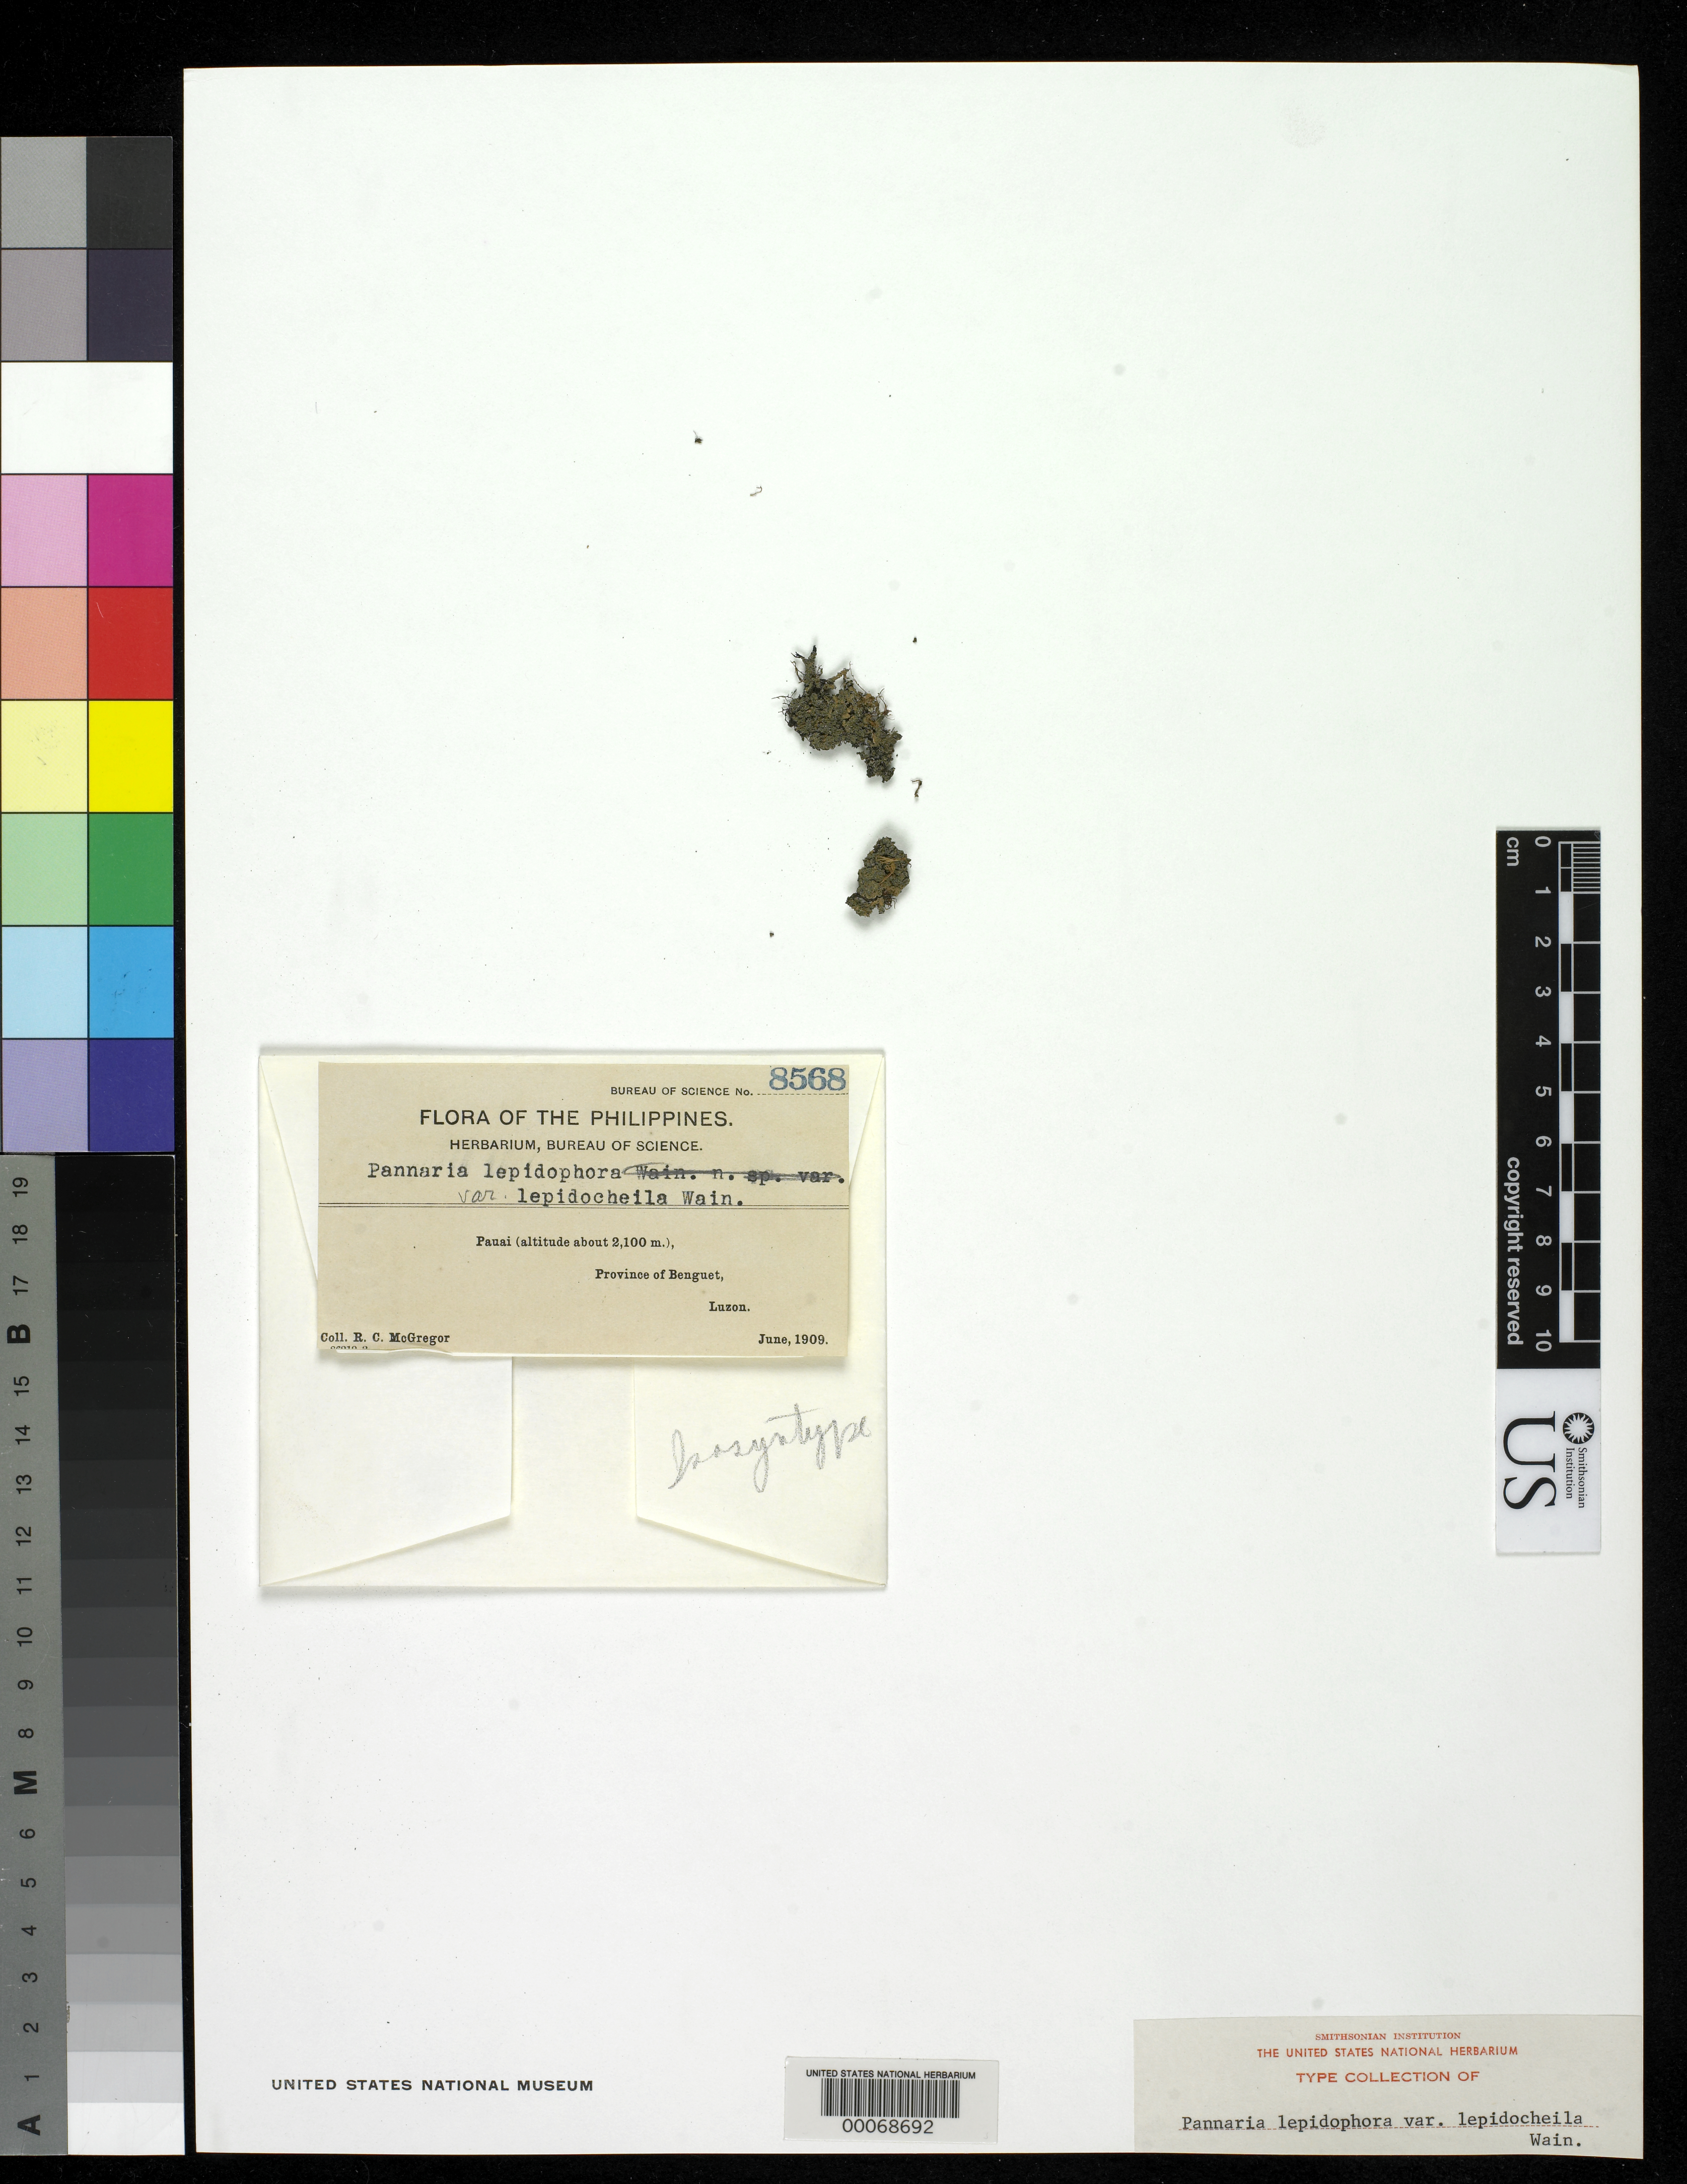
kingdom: Fungi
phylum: Ascomycota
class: Lecanoromycetes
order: Peltigerales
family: Pannariaceae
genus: Pannaria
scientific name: Pannaria lepidophora var. lepidocheila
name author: Vain.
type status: Isosyntype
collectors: R. C. McGregor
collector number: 8568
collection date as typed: Jun 1909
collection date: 1909-06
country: Philippines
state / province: Cordillera (Administrative Region)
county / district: Benguet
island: Luzon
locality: Pauai.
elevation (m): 2100